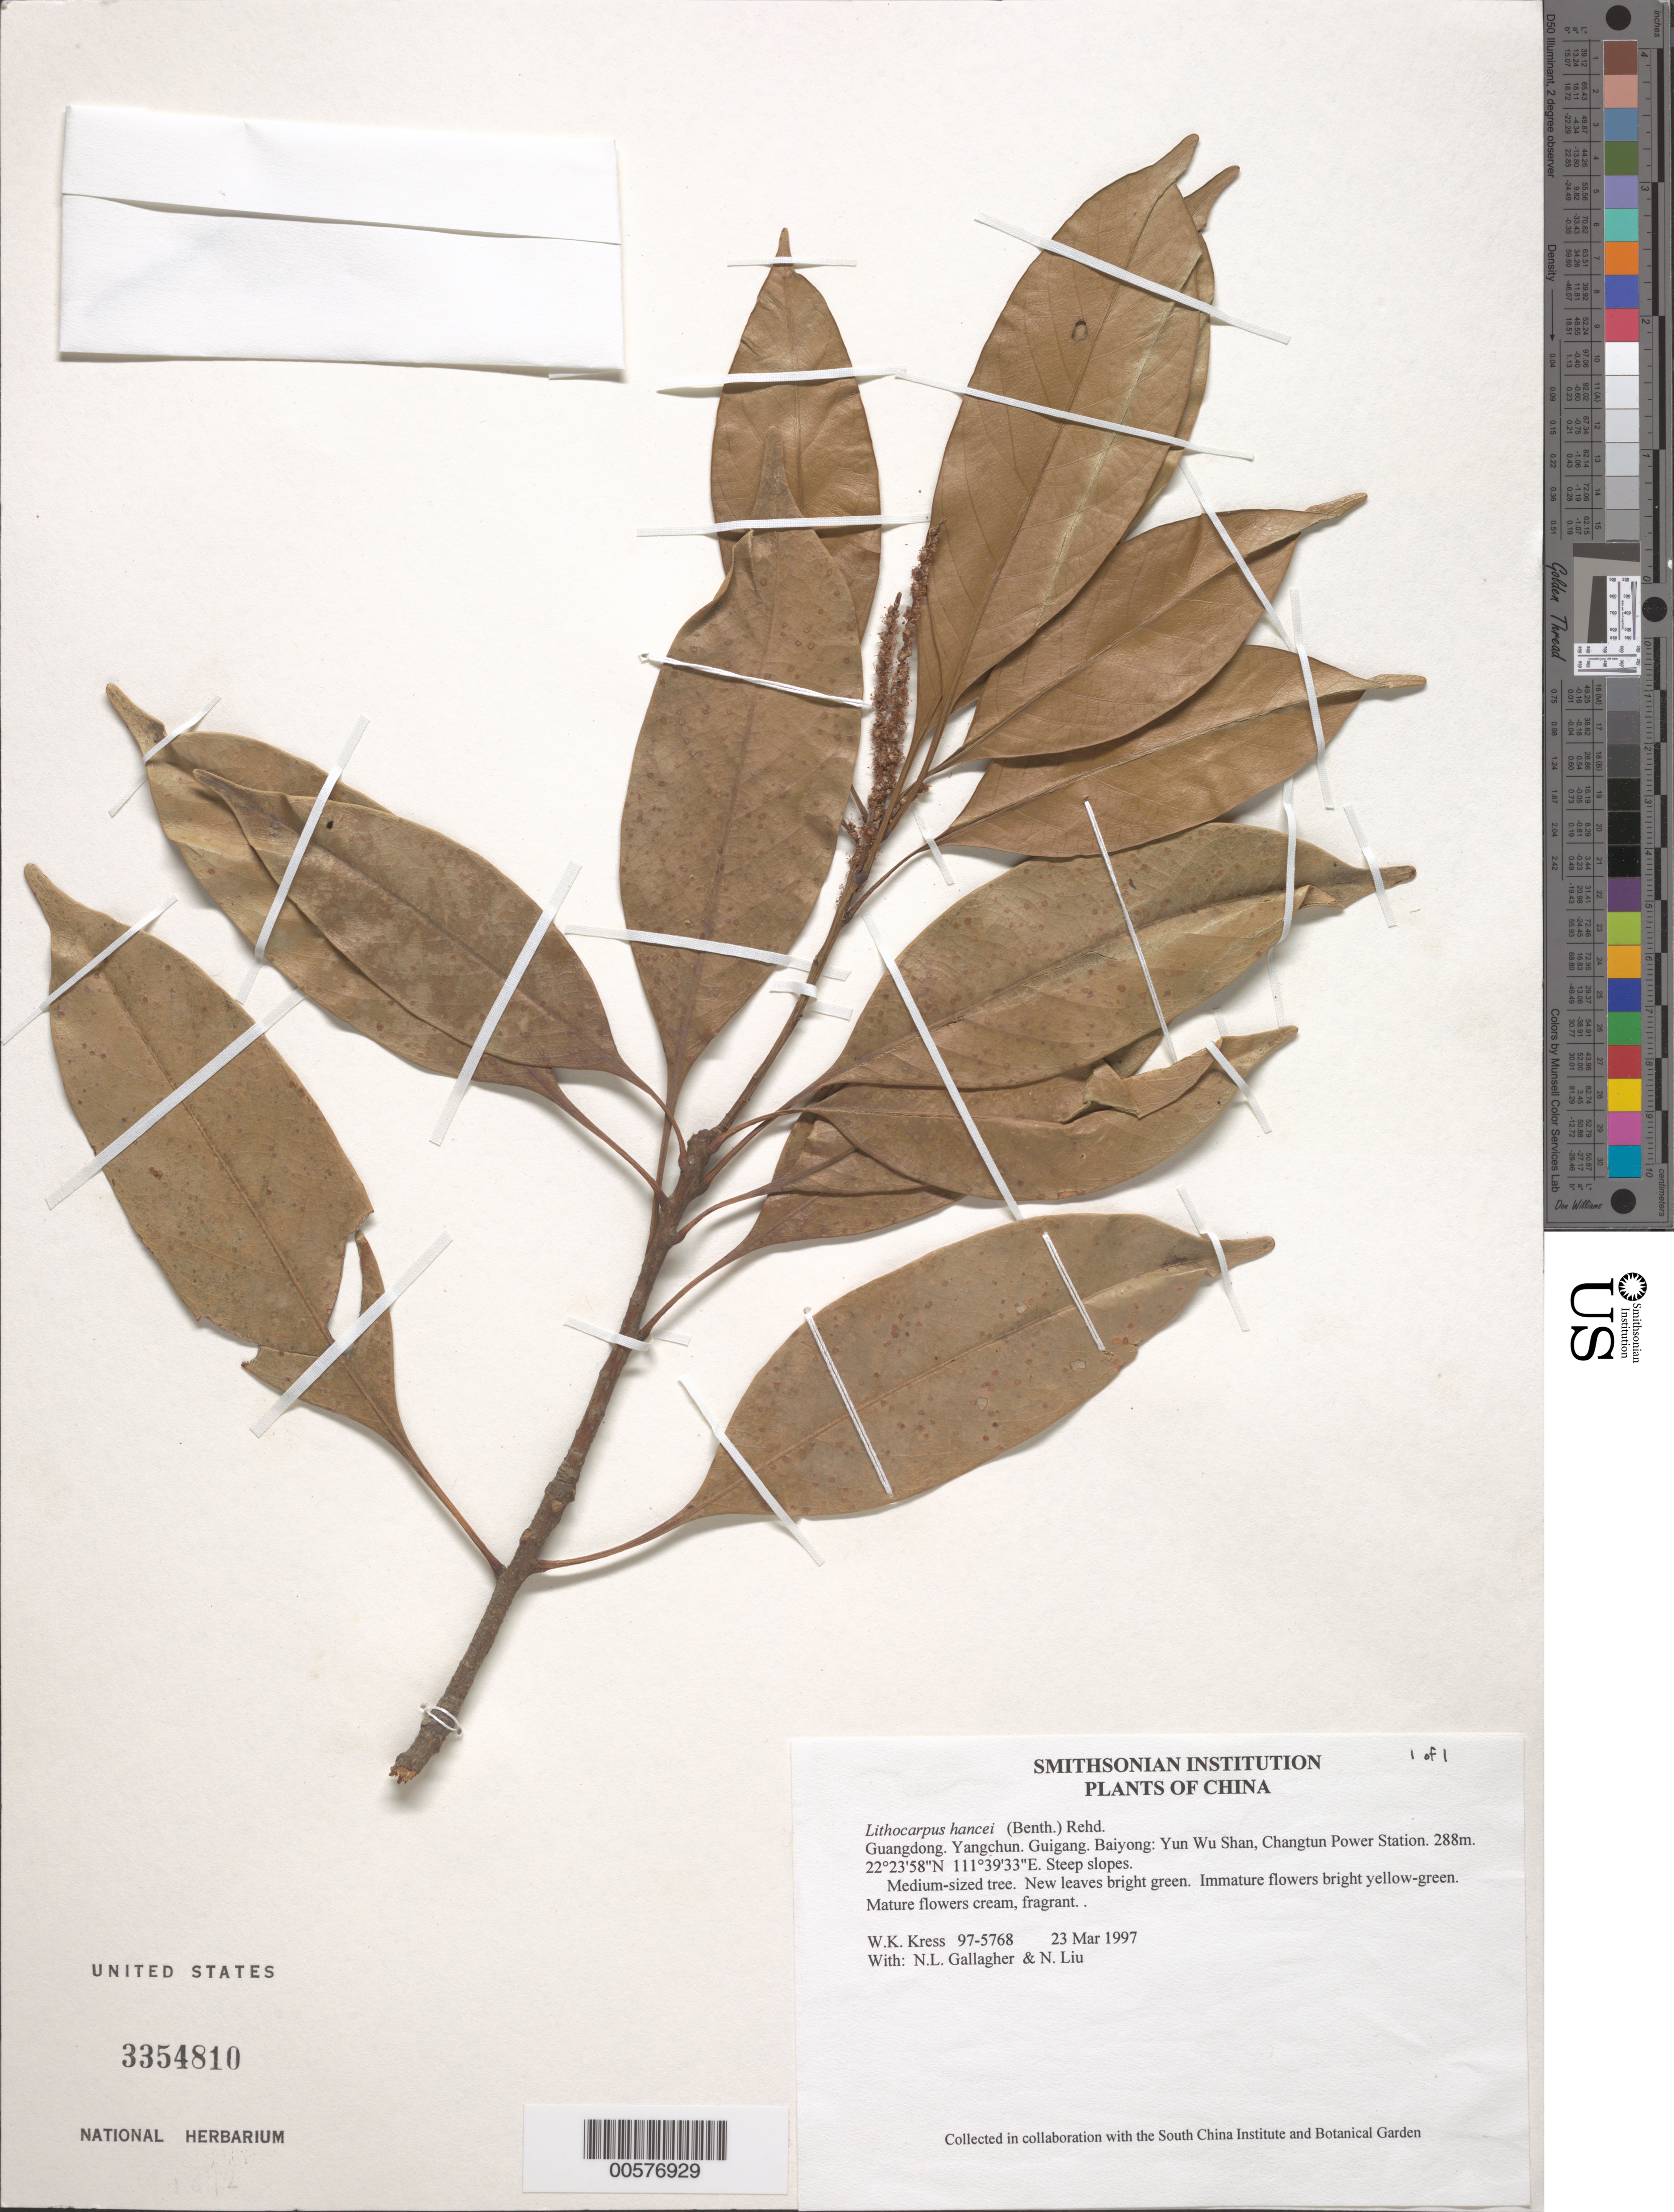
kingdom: Plantae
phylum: Tracheophyta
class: Magnoliopsida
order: Fagales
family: Fagaceae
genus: Lithocarpus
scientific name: Lithocarpus hancei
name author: (Benth.) Rehder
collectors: W. J. Kress, N. L. Gallagher & N. Liu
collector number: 97-5768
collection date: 1997-03-23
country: China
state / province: Guangdong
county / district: Yangchun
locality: Guigang. Baiyong: Yun Wu Shan, Changtun Power Station.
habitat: Steep slopes.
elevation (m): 288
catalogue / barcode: US 3354810